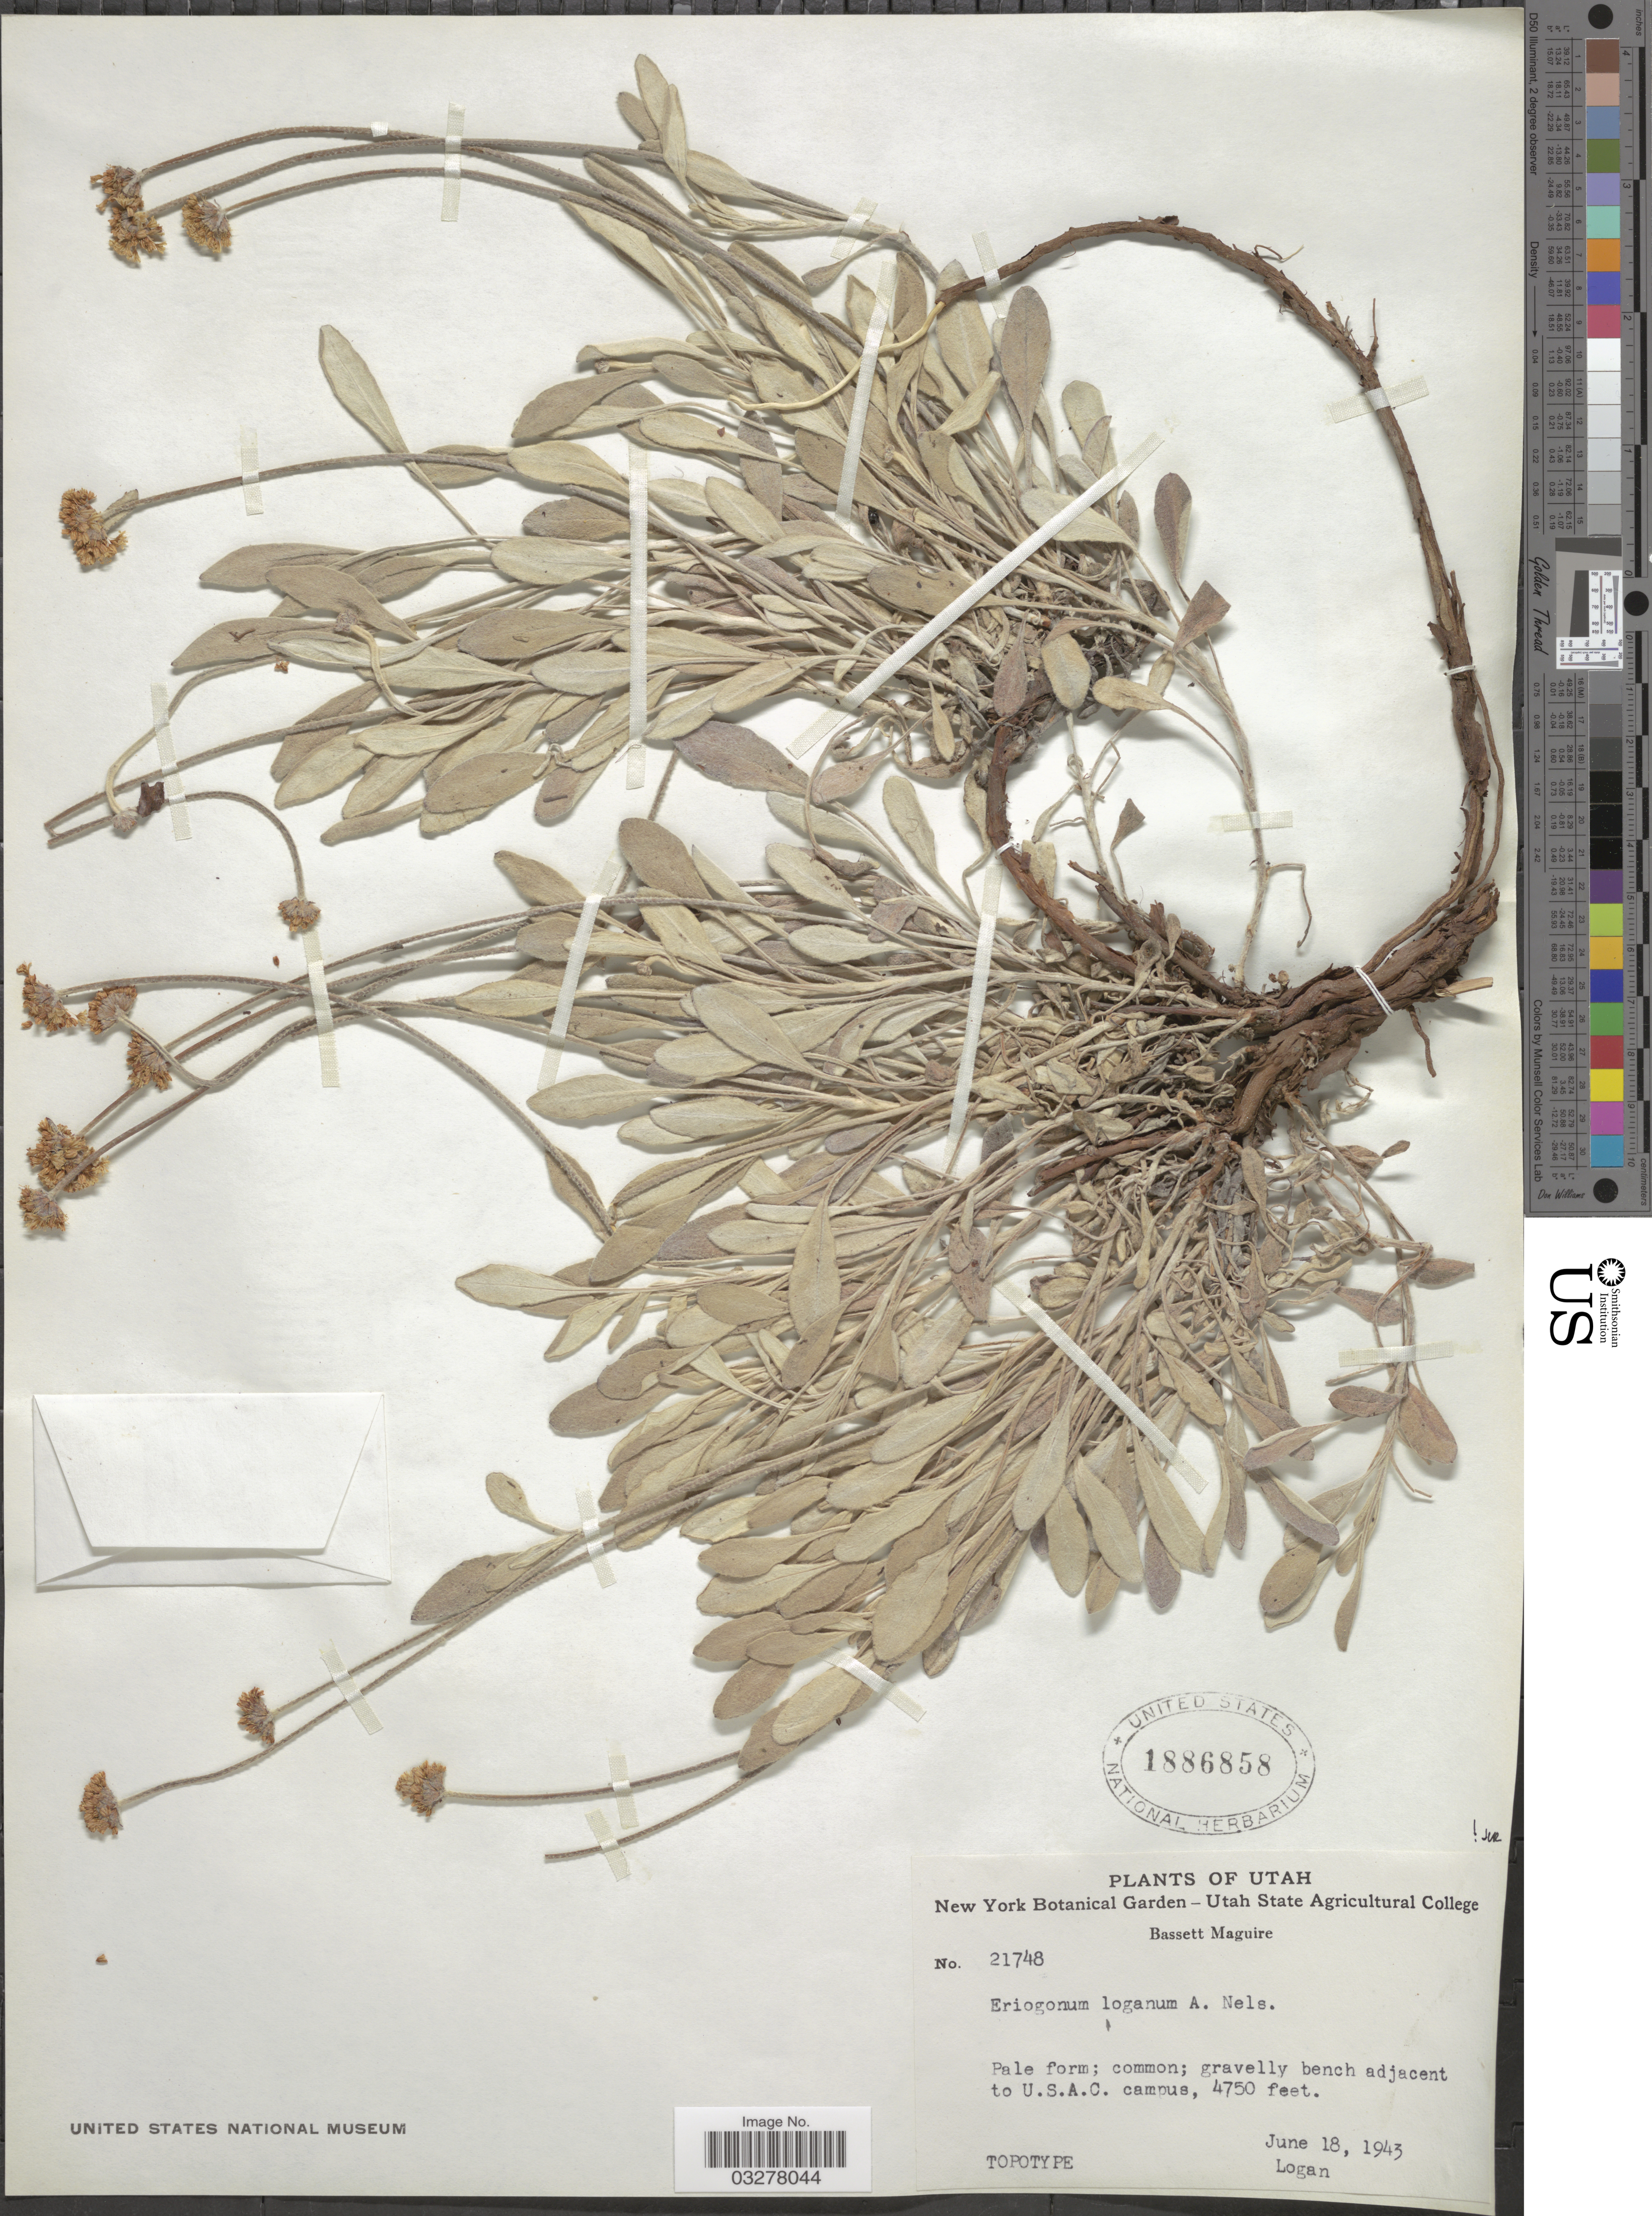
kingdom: Plantae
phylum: Tracheophyta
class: Magnoliopsida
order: Caryophyllales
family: Polygonaceae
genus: Eriogonum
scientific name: Eriogonum loganum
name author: A. Nelson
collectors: B. Maguire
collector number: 21748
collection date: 1943-06-18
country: United States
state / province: Utah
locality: Adjacent to U.S.A.C. campus. Logan.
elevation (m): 1448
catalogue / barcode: US 1886858